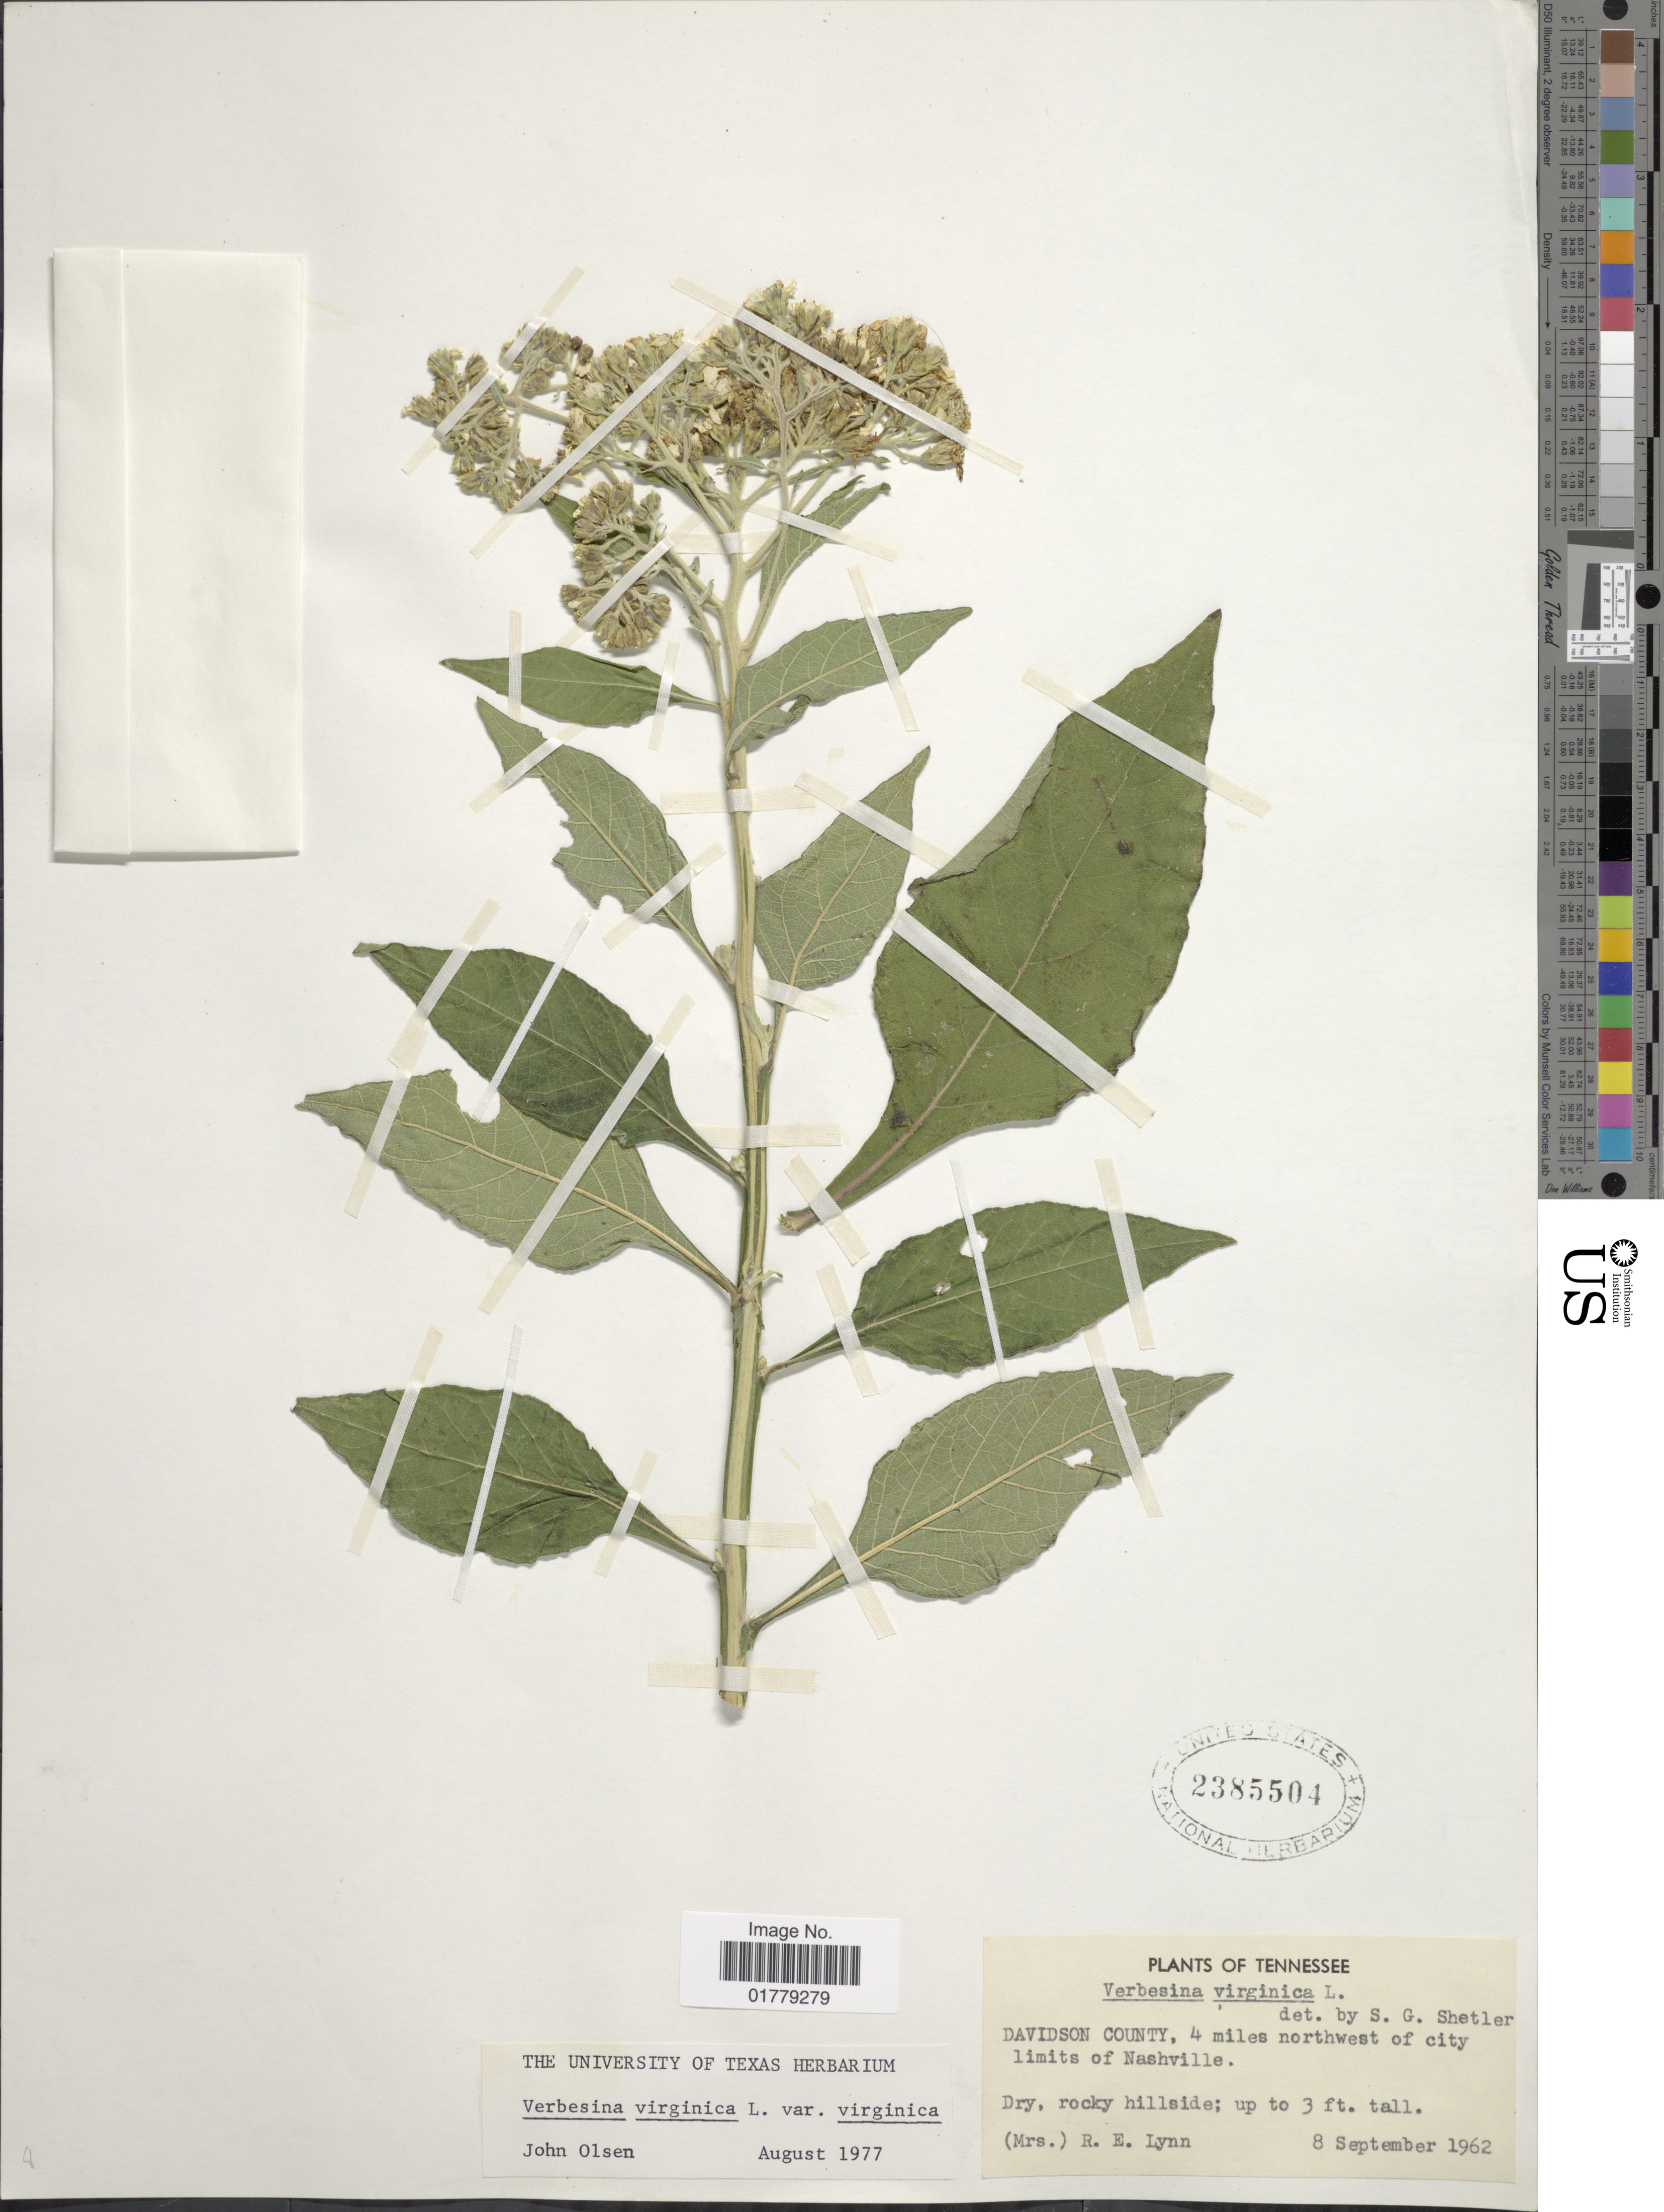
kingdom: Plantae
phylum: Tracheophyta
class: Magnoliopsida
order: Asterales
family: Asteraceae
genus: Verbesina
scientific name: Verbesina virginica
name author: L.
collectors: M. Luz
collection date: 1962-09-08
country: United States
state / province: Tennessee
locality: Tennessee. Davidson County, 4 miles northwest of city limits of Nashville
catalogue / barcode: US 2385504